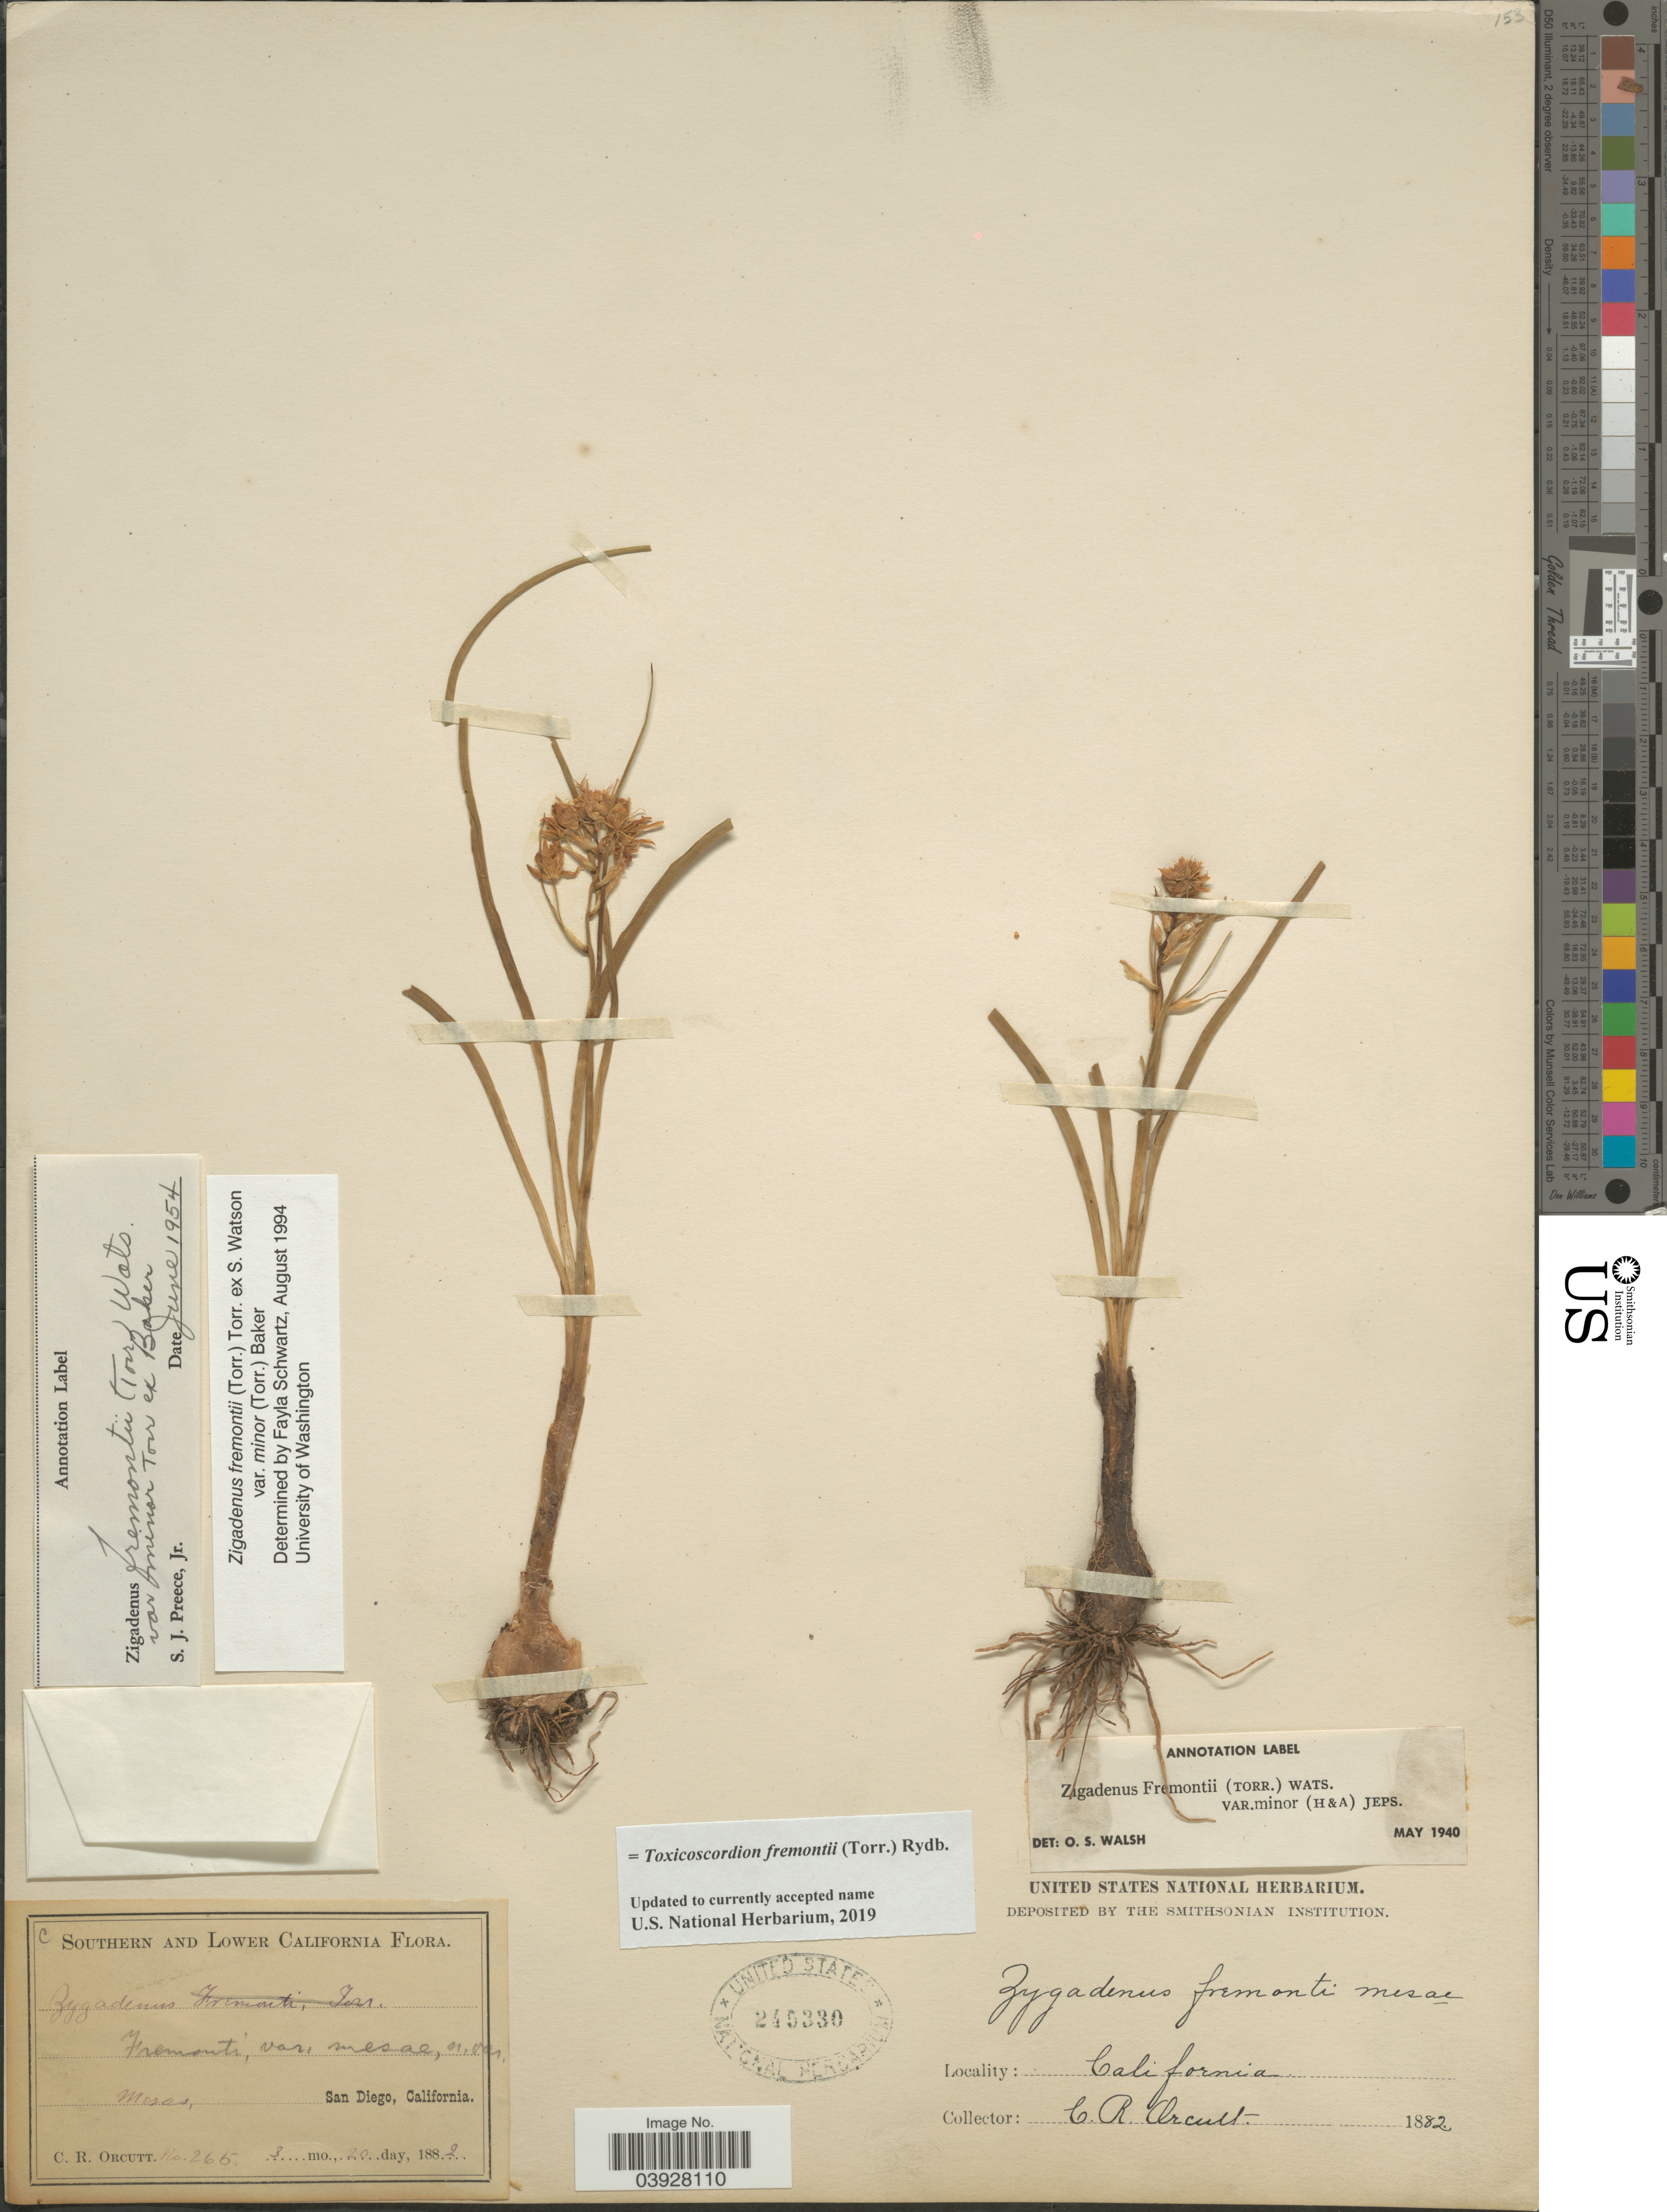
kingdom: Plantae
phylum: Tracheophyta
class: Liliopsida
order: Liliales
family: Melanthiaceae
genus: Toxicoscordion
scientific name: Toxicoscordion fremontii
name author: (Torr.) Rydb.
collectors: C. R. Orcutt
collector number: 265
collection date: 1882-03-20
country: United States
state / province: California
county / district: San Diego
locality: Southern California. Mesas, San Diego.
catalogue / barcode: US 245330